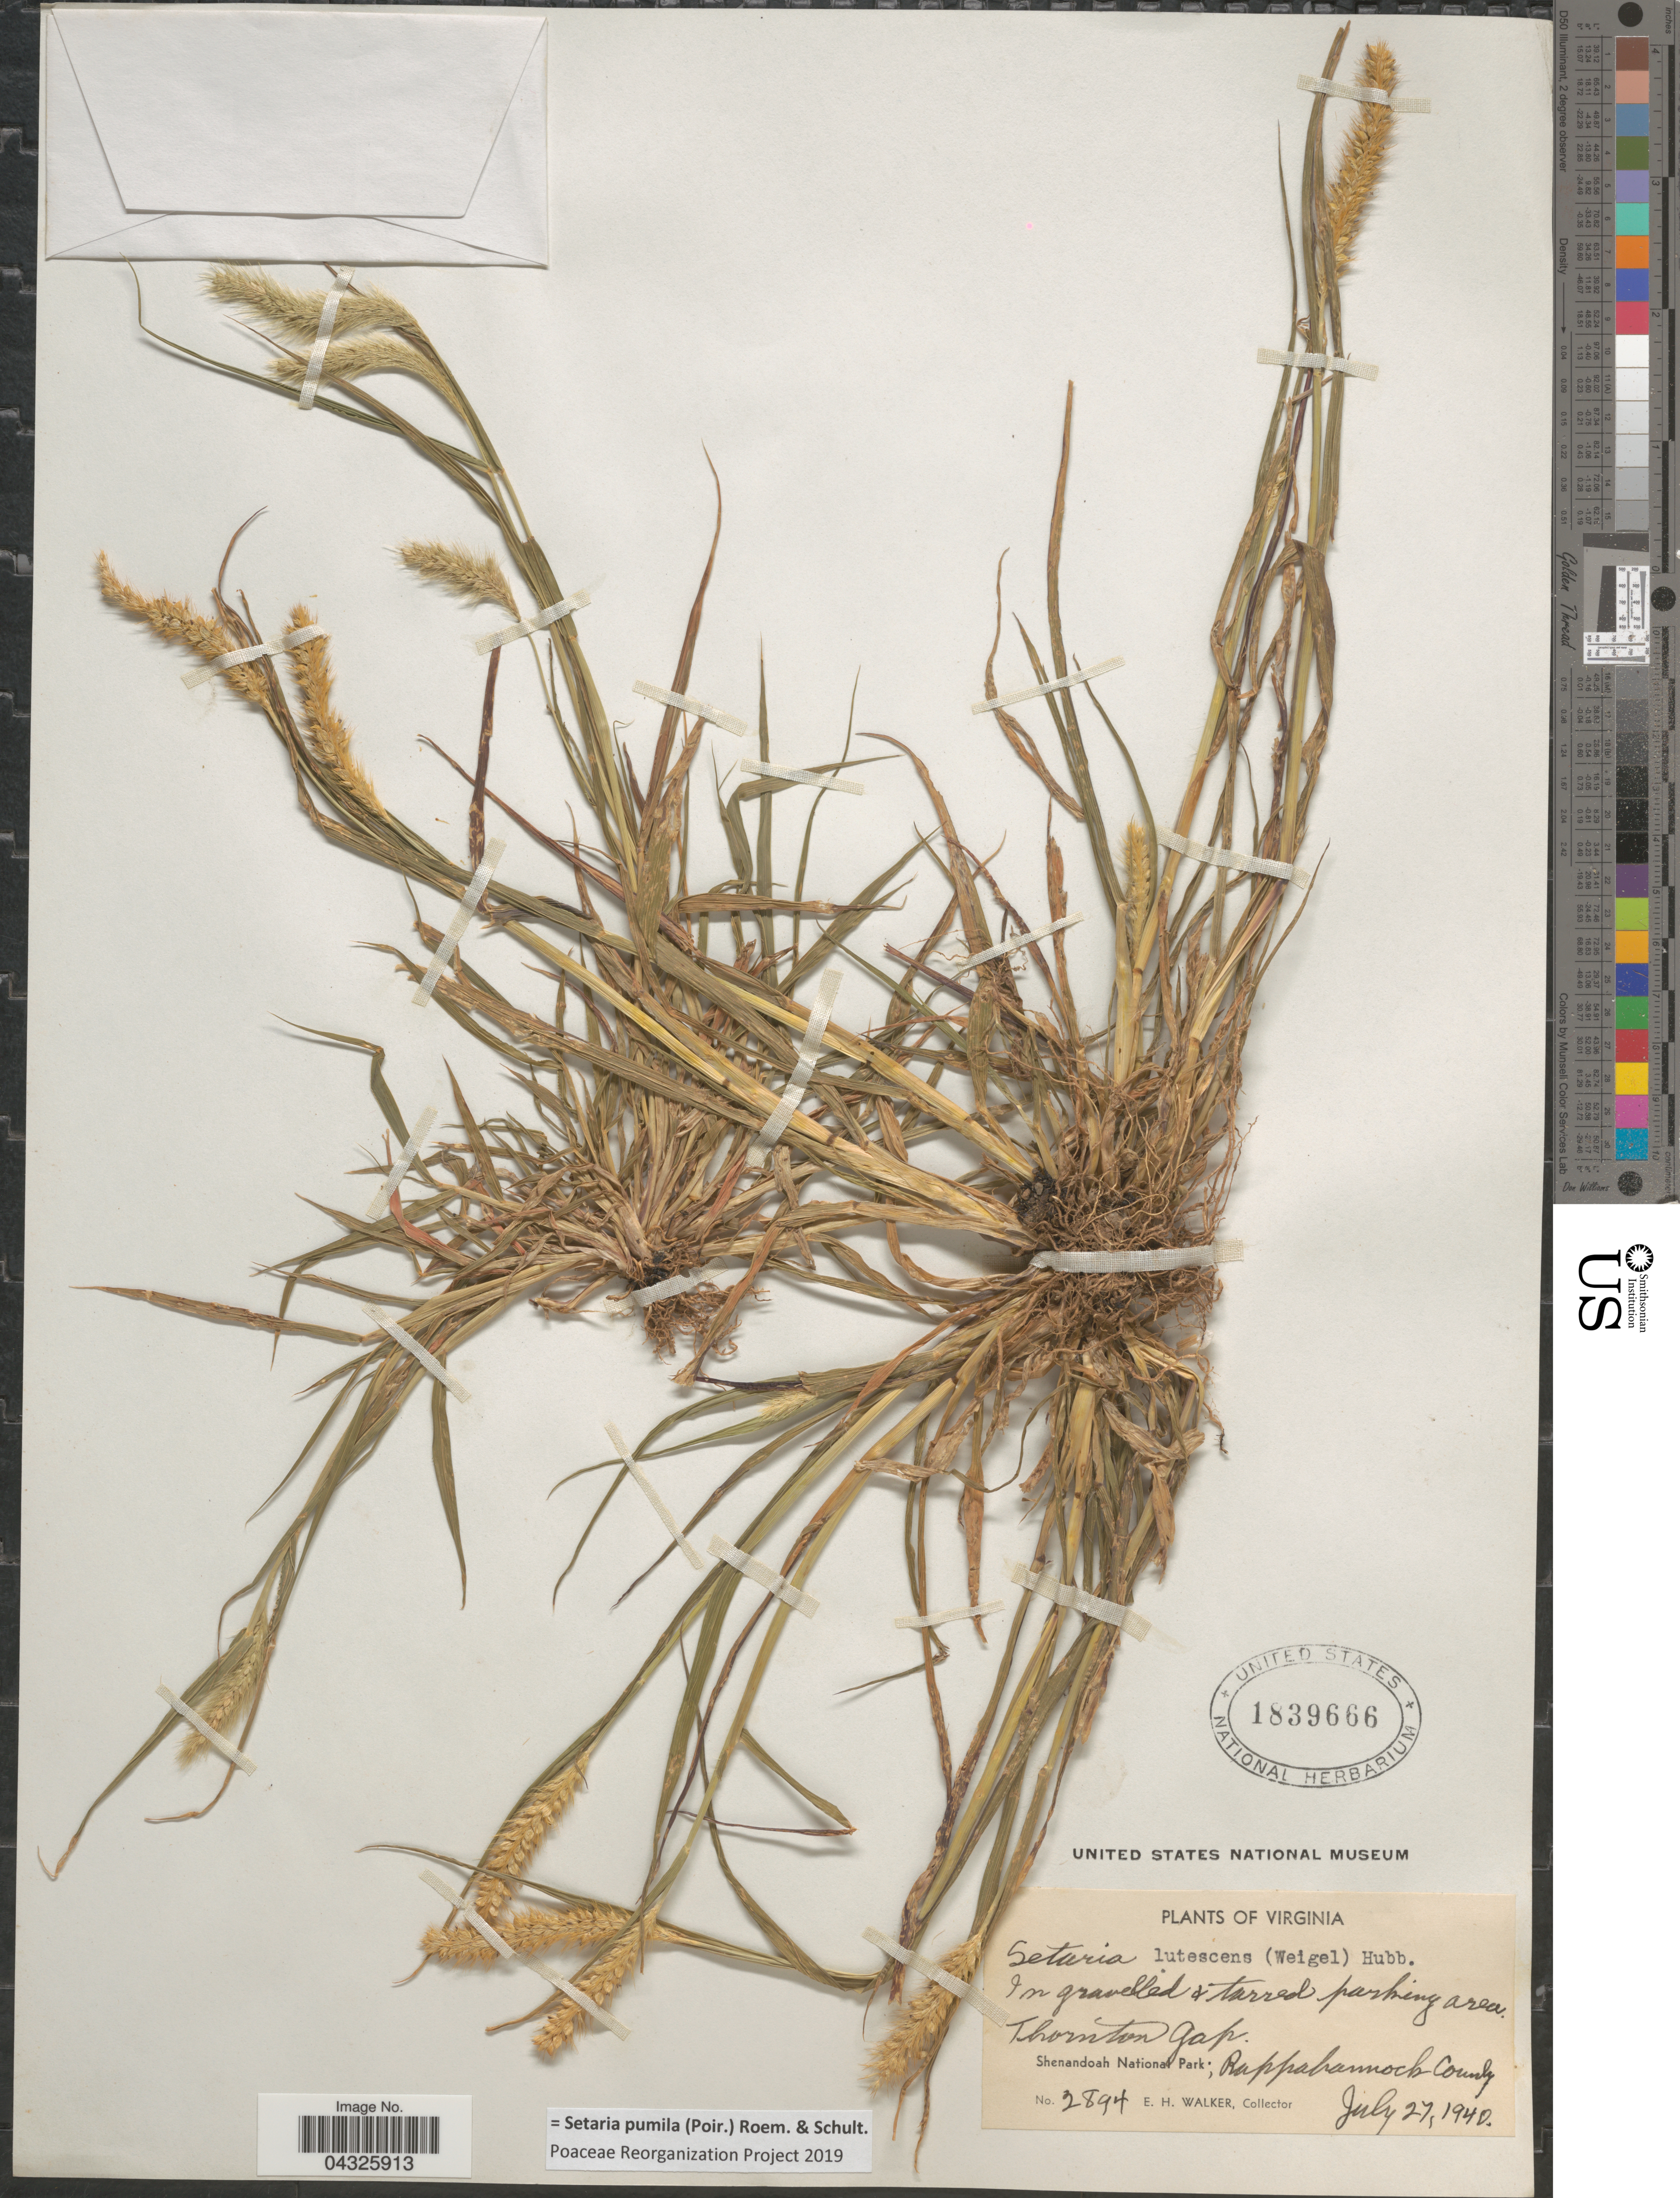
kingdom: Plantae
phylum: Tracheophyta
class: Liliopsida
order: Poales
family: Poaceae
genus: Setaria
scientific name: Setaria pumila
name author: (Poir.) Roem. & Schult.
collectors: E. H. Walker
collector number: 2894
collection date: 1940-07-27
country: United States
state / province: Virginia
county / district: Rappahannock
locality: Thornton Gap. Shenandoah National Park; Rappahannock County.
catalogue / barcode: US 1839666